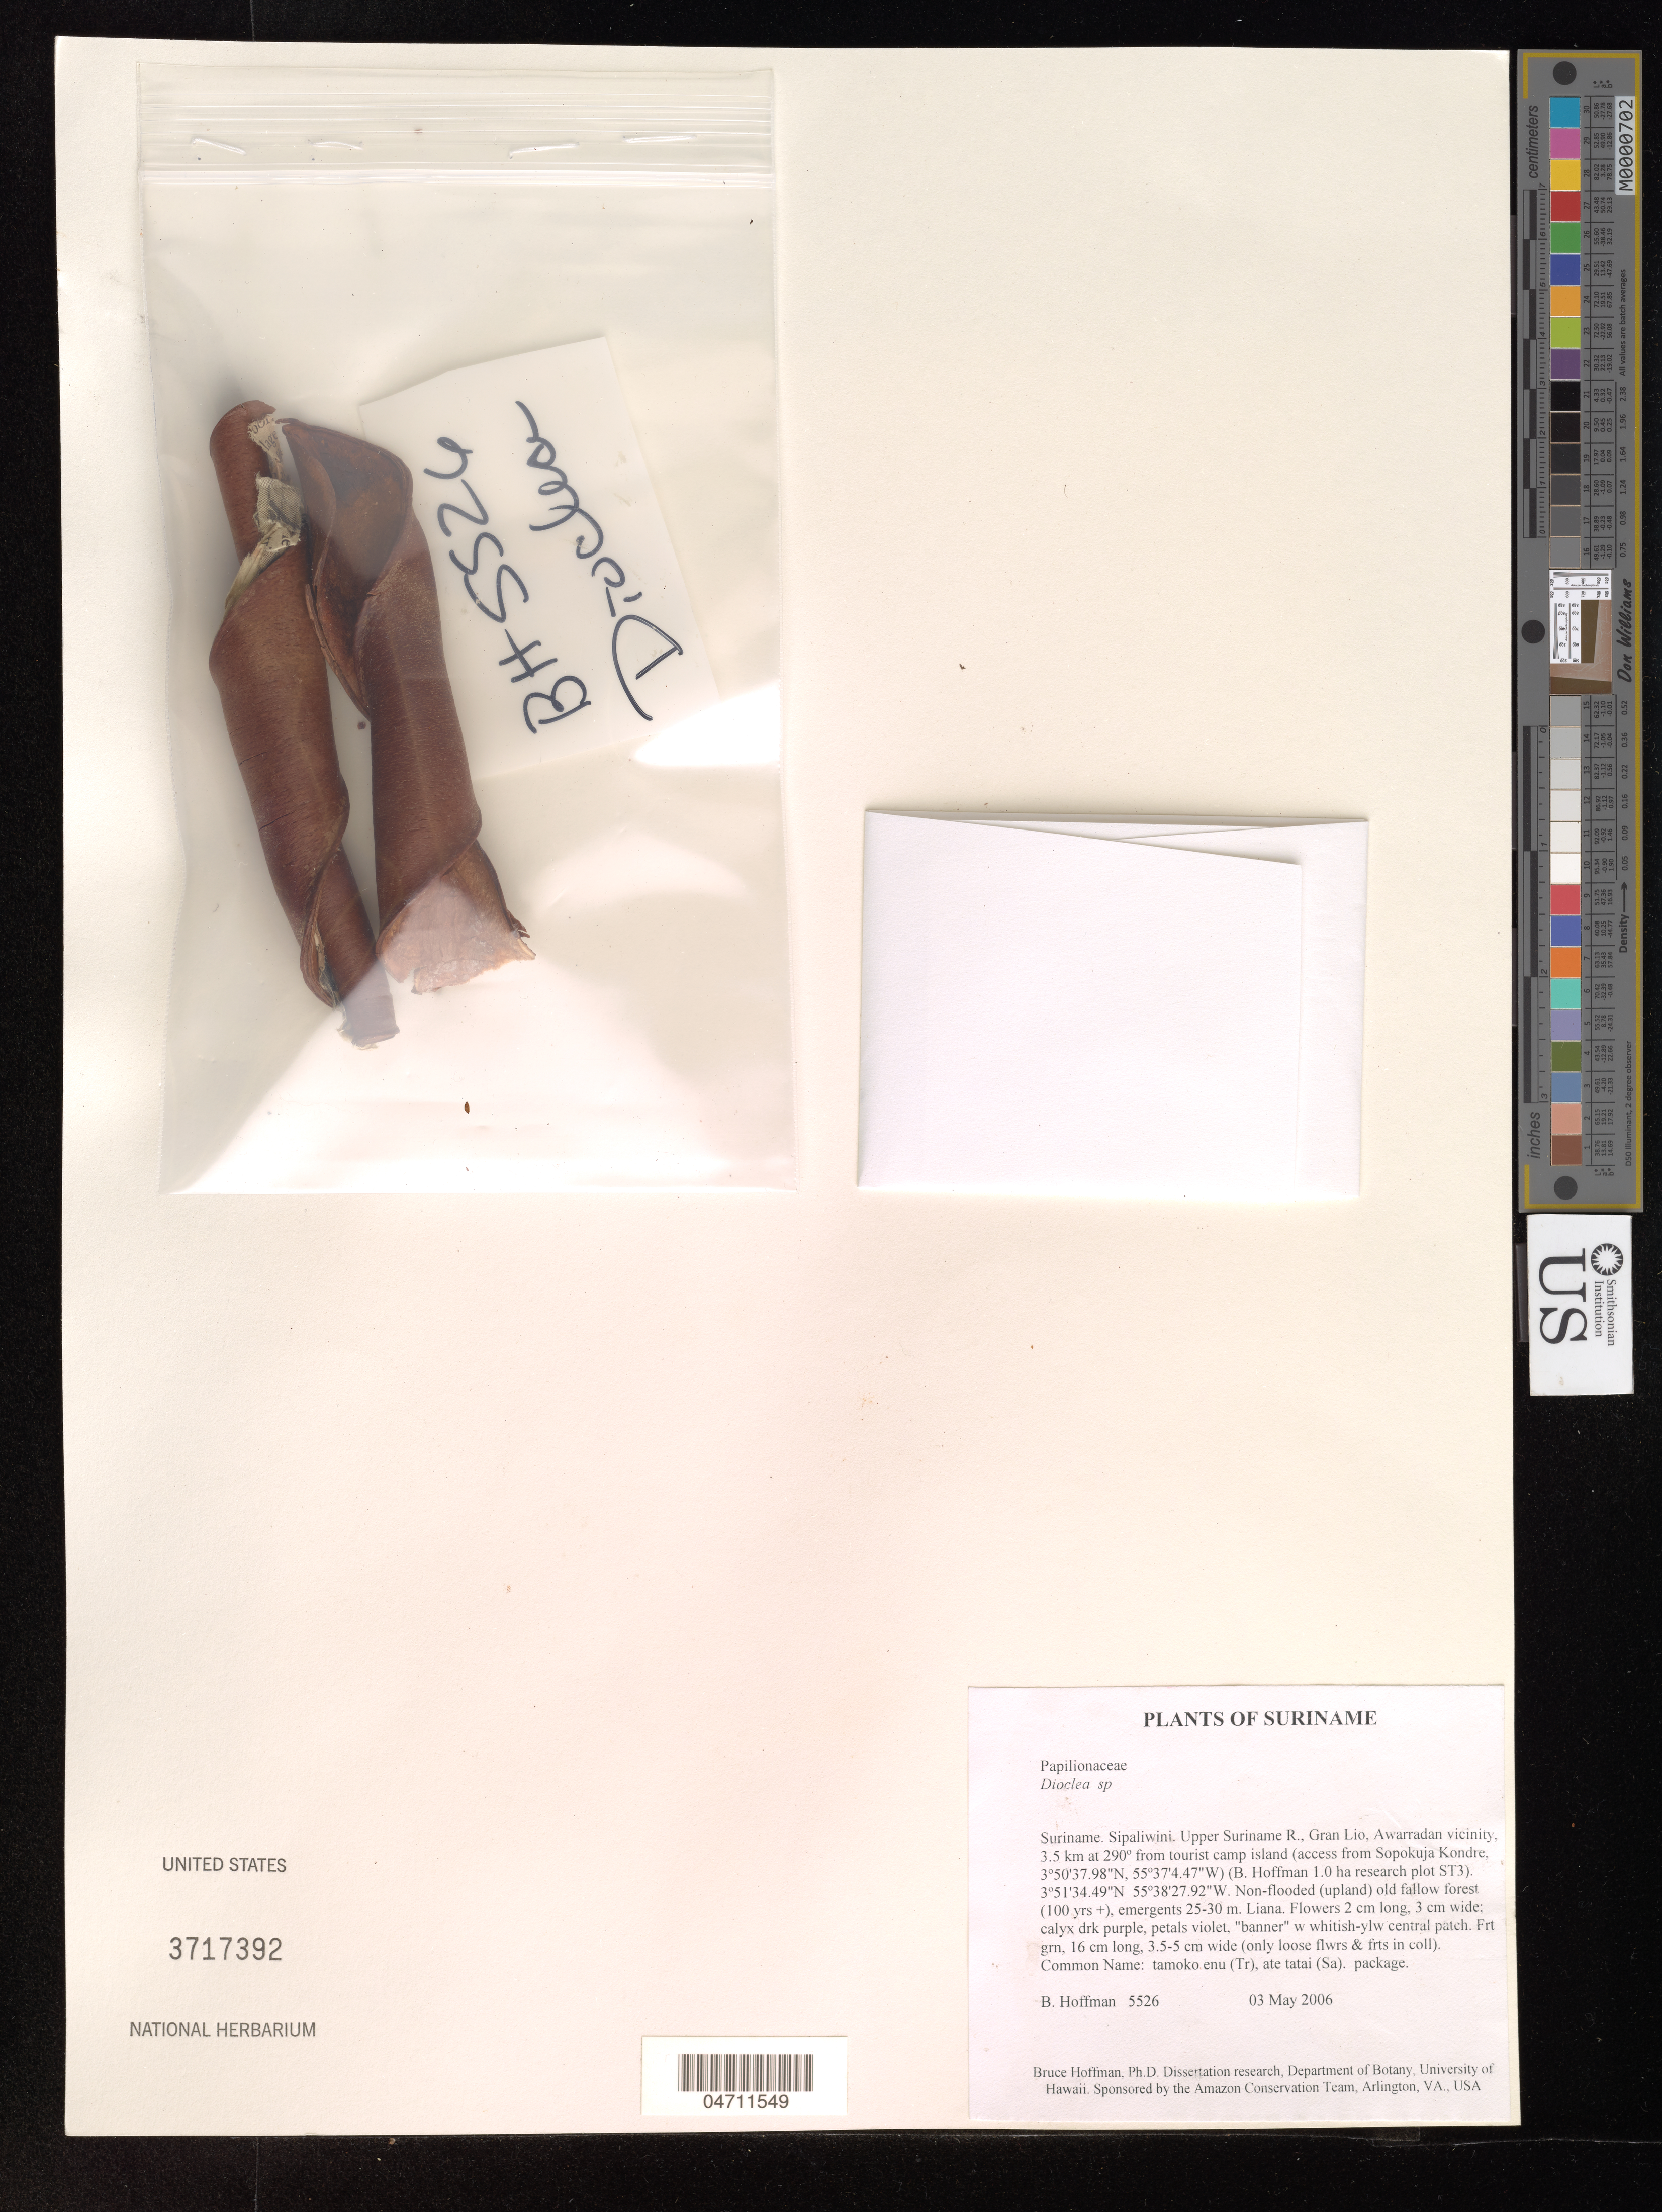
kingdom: Plantae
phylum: Tracheophyta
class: Magnoliopsida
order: Fabales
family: Fabaceae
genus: Dioclea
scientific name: Dioclea sp.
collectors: B. Hoffman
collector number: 5526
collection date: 2006-05-03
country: Suriname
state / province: Sipaliwini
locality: Upper Suriname R., Gran Lio, Awarradan vicinity, 3.5 km at 290 degrees from tourist camp island (access from Sopokuja Kondre.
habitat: Non-flooded (upland) old fallow forest (100 yrs+), emergents 25-30 m.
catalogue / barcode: US 3717392